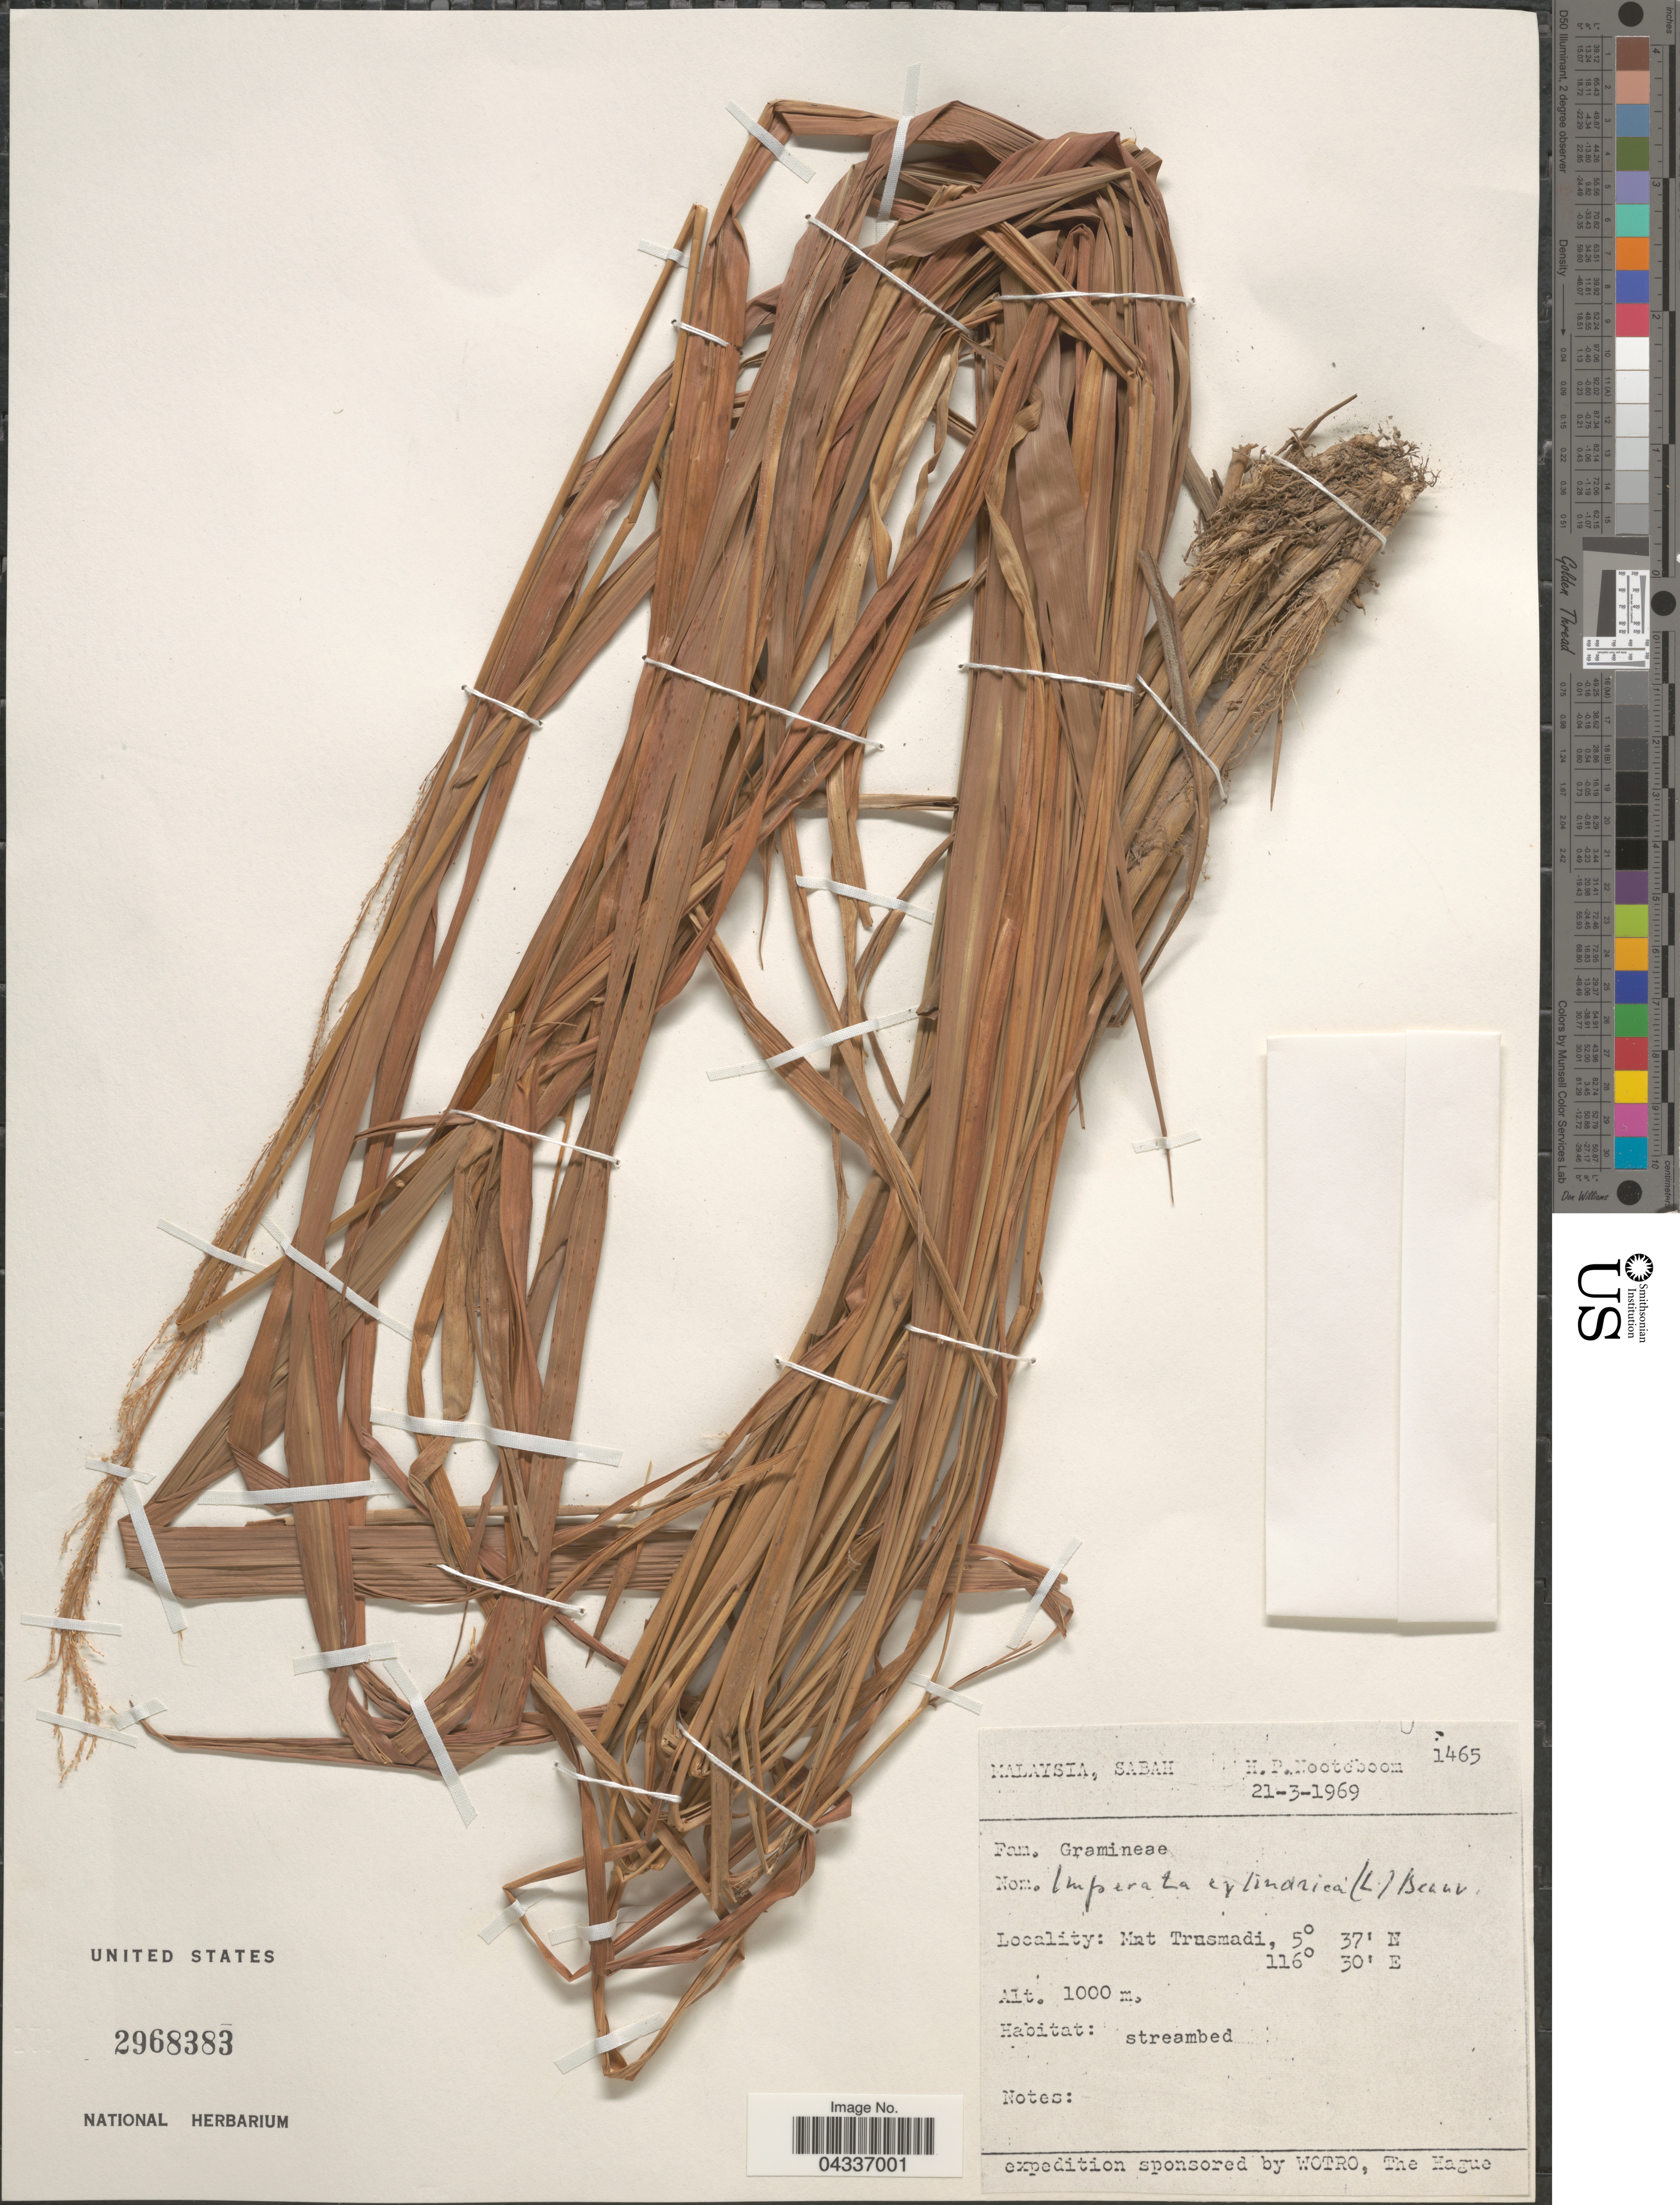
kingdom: Plantae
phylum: Tracheophyta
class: Liliopsida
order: Poales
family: Poaceae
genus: Imperata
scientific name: Imperata cylindrica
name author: (L.) P. Beauv.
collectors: H. P. Nooteboom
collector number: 1465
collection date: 1969-03-21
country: Malaysia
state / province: Sabah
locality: Mat Trusmadi.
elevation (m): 1000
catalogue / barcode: US 2968383